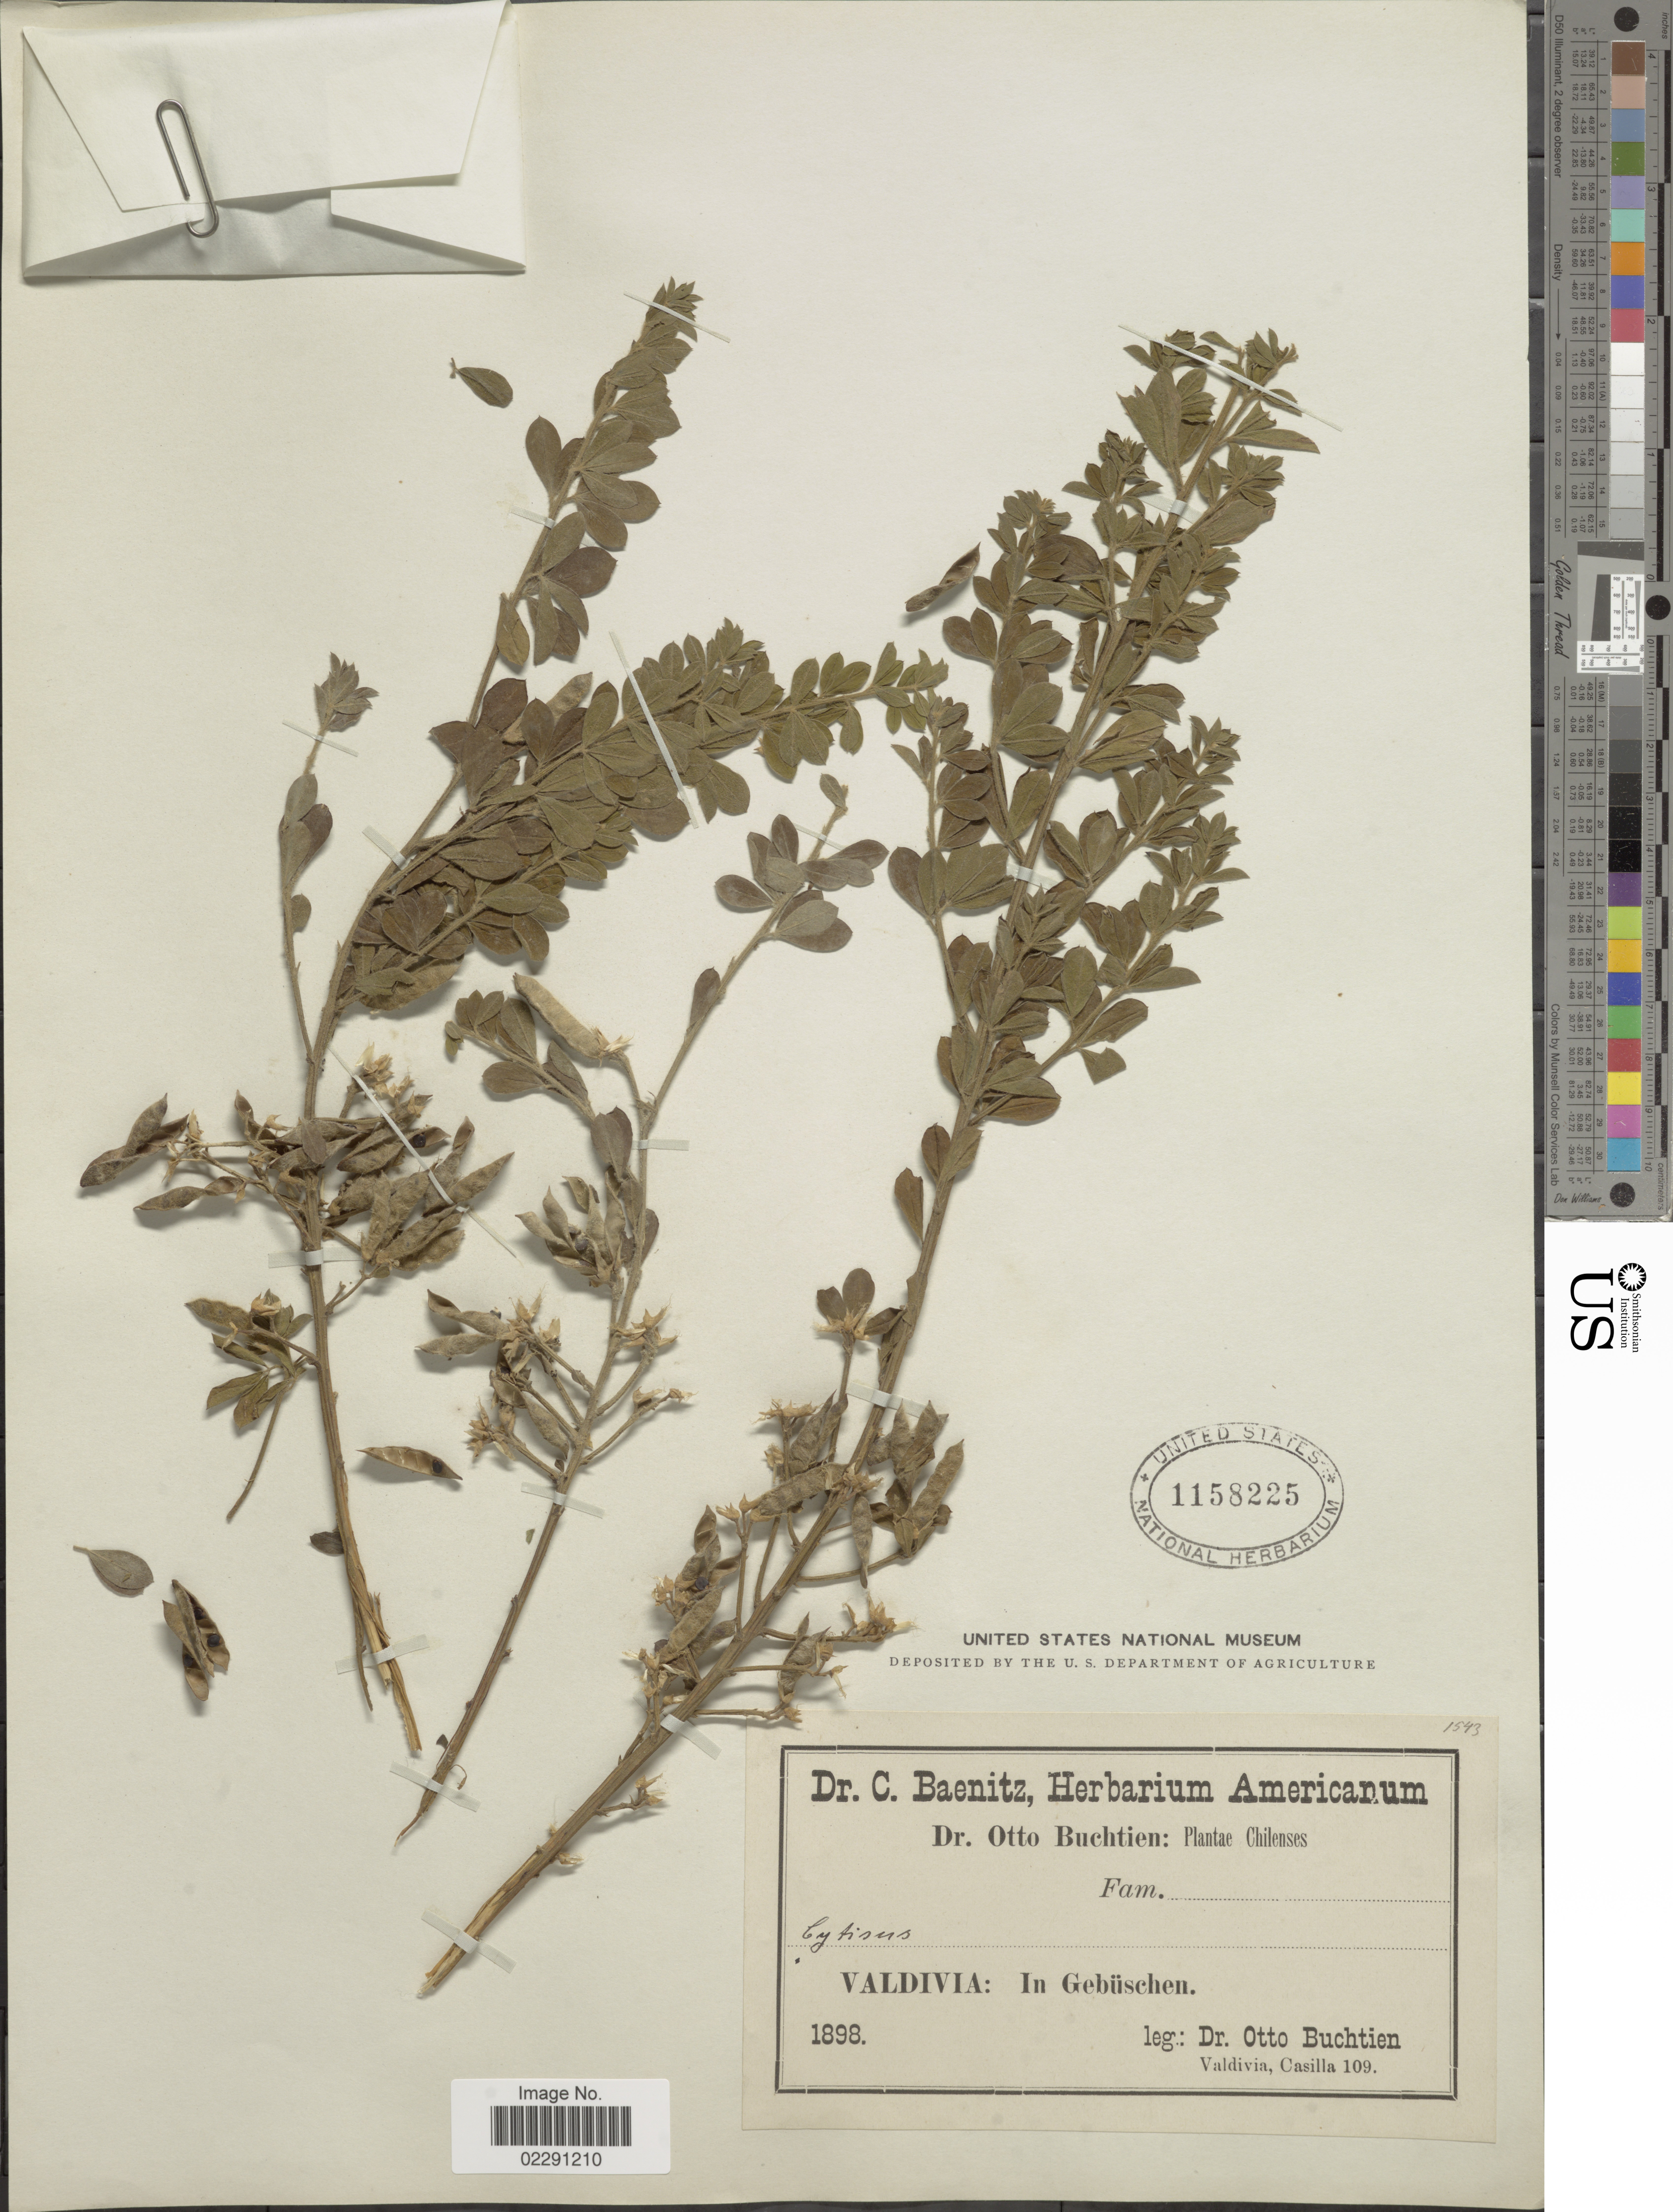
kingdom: Plantae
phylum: Tracheophyta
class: Magnoliopsida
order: Fabales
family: Fabaceae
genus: Cytisus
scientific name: Cytisus sp.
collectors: O. Buchtien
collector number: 1543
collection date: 1898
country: Chile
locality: Plantae Chilenses, Valdivia: in Gebüschen.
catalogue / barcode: US 1158225